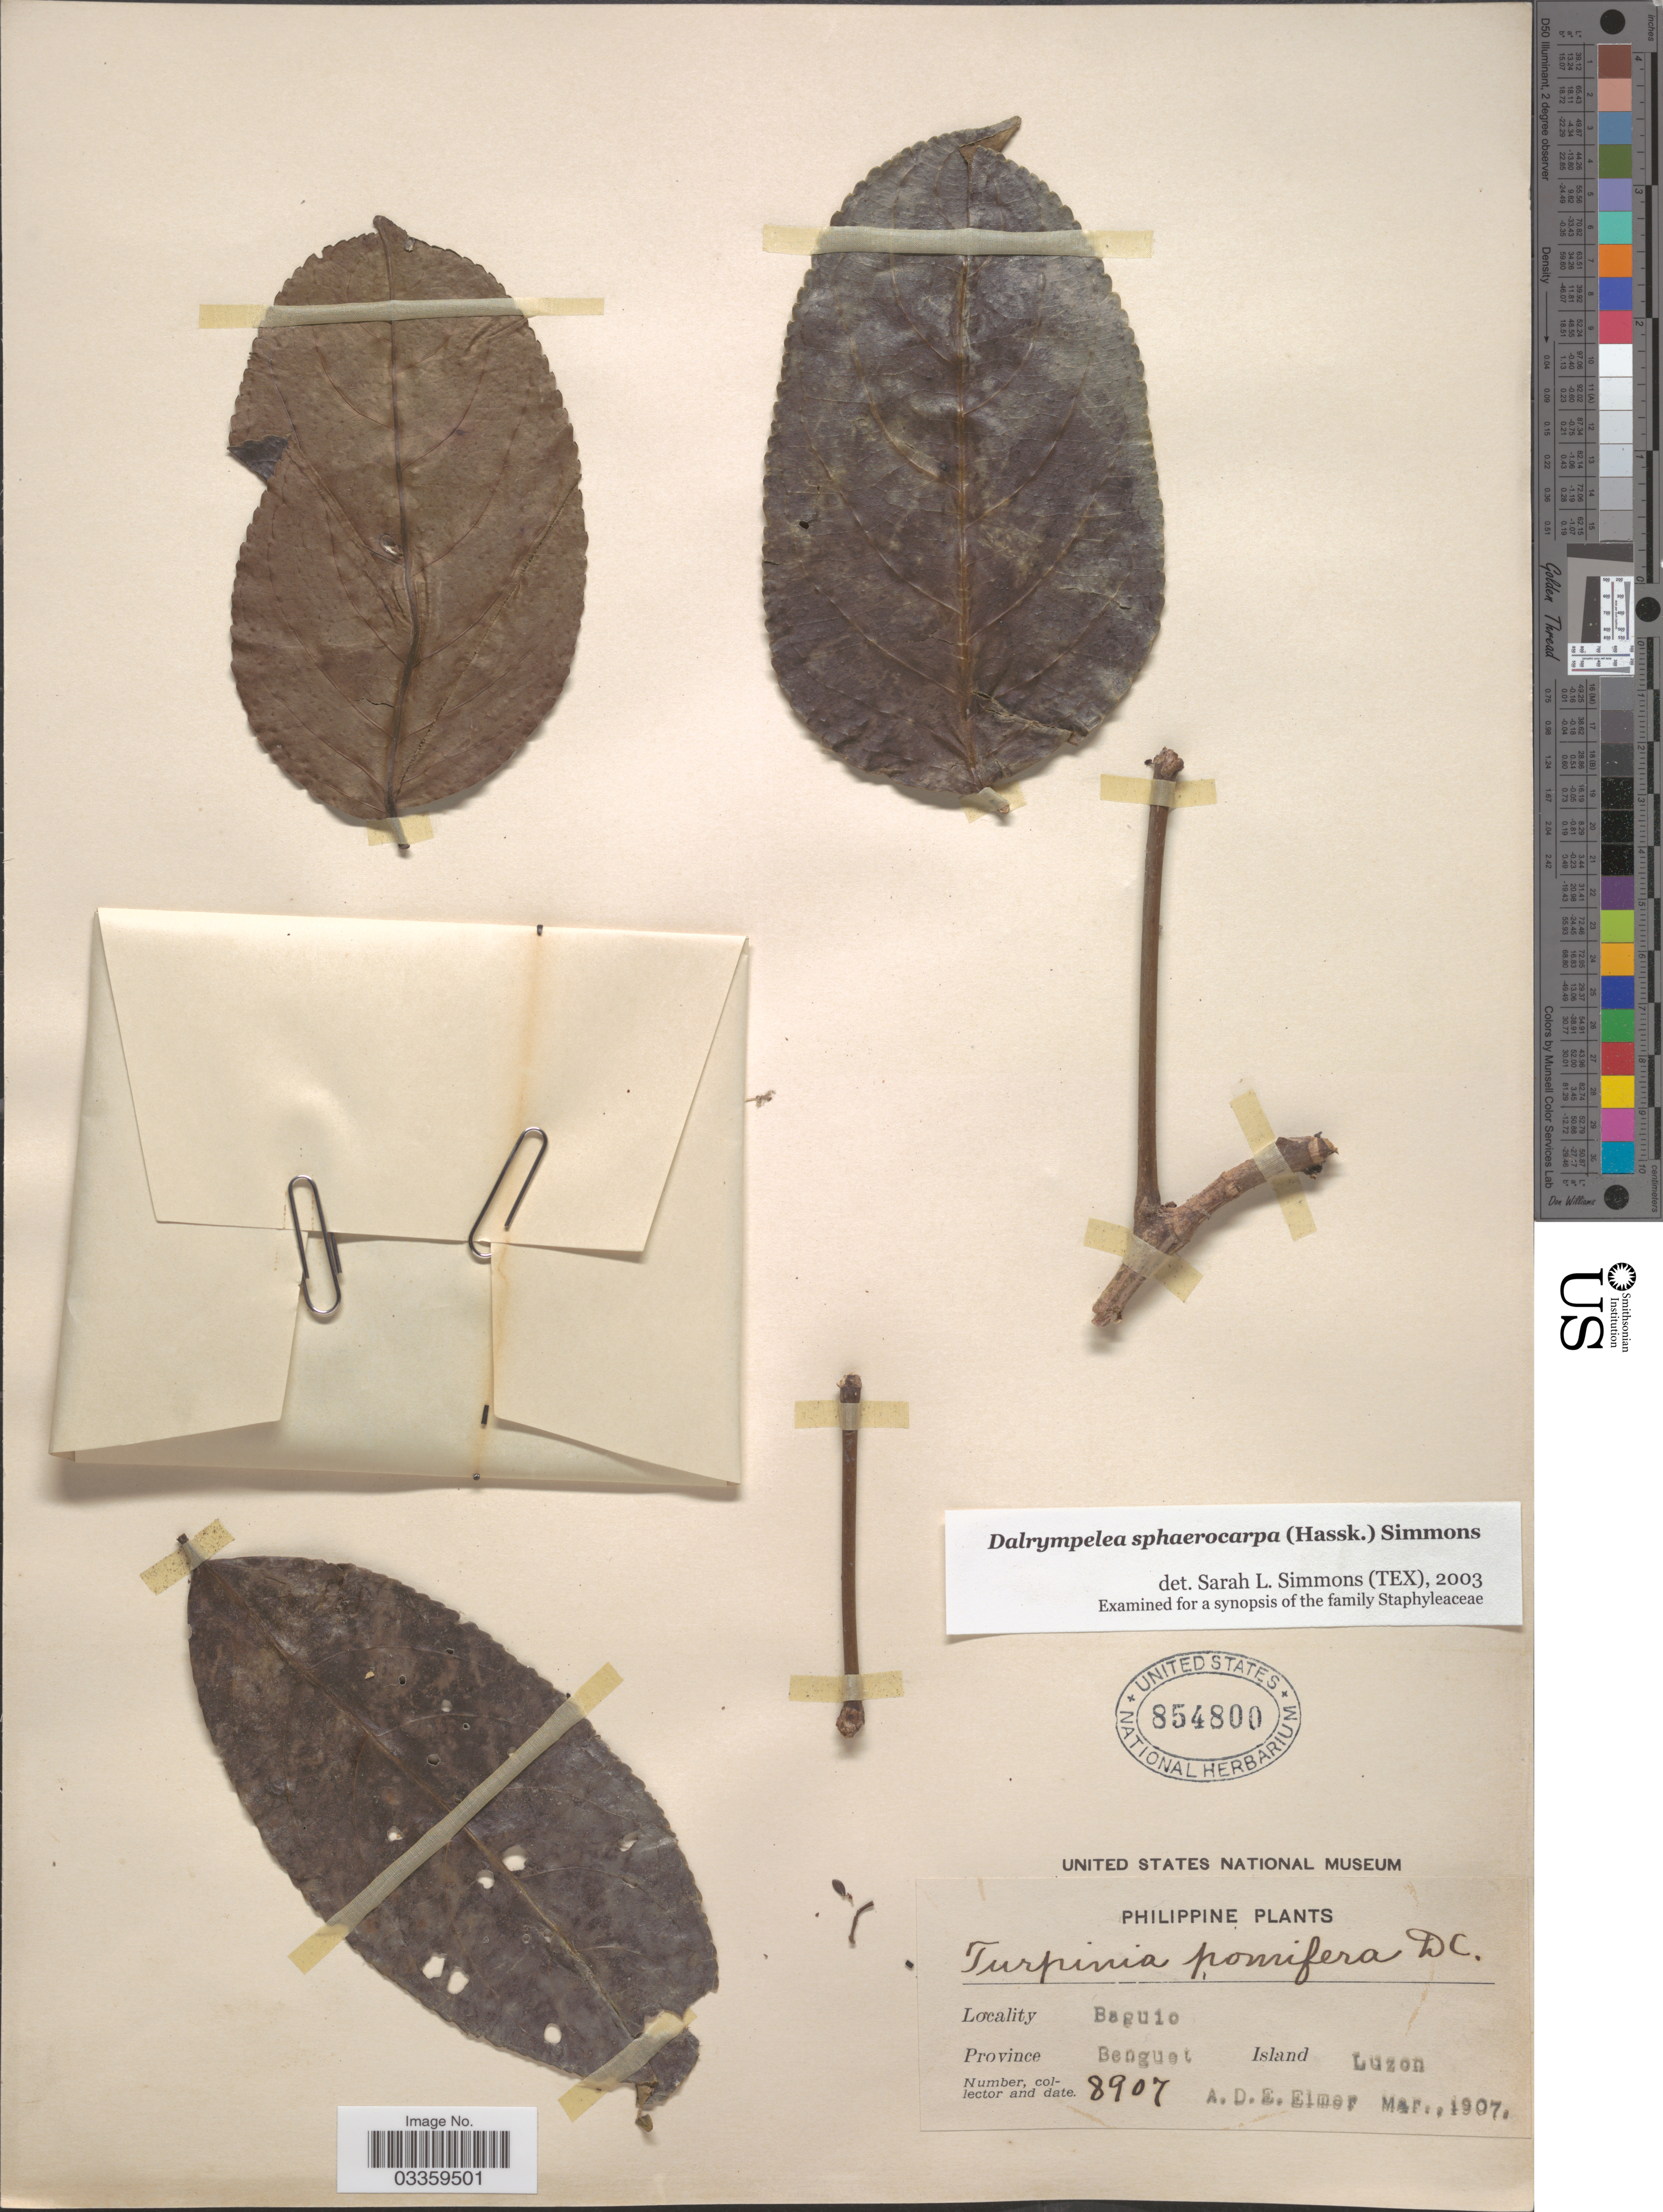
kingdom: Plantae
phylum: Tracheophyta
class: Magnoliopsida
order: Crossosomatales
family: Staphyleaceae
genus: Dalrympelea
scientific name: Dalrympelea sphaerocarpa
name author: (Hassk.) Nor-Ezzaw.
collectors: A. D. E. Elmer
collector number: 8907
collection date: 1907-03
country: Philippines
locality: Baguio. Province Benguet. Island Luzon.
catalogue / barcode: US 854800